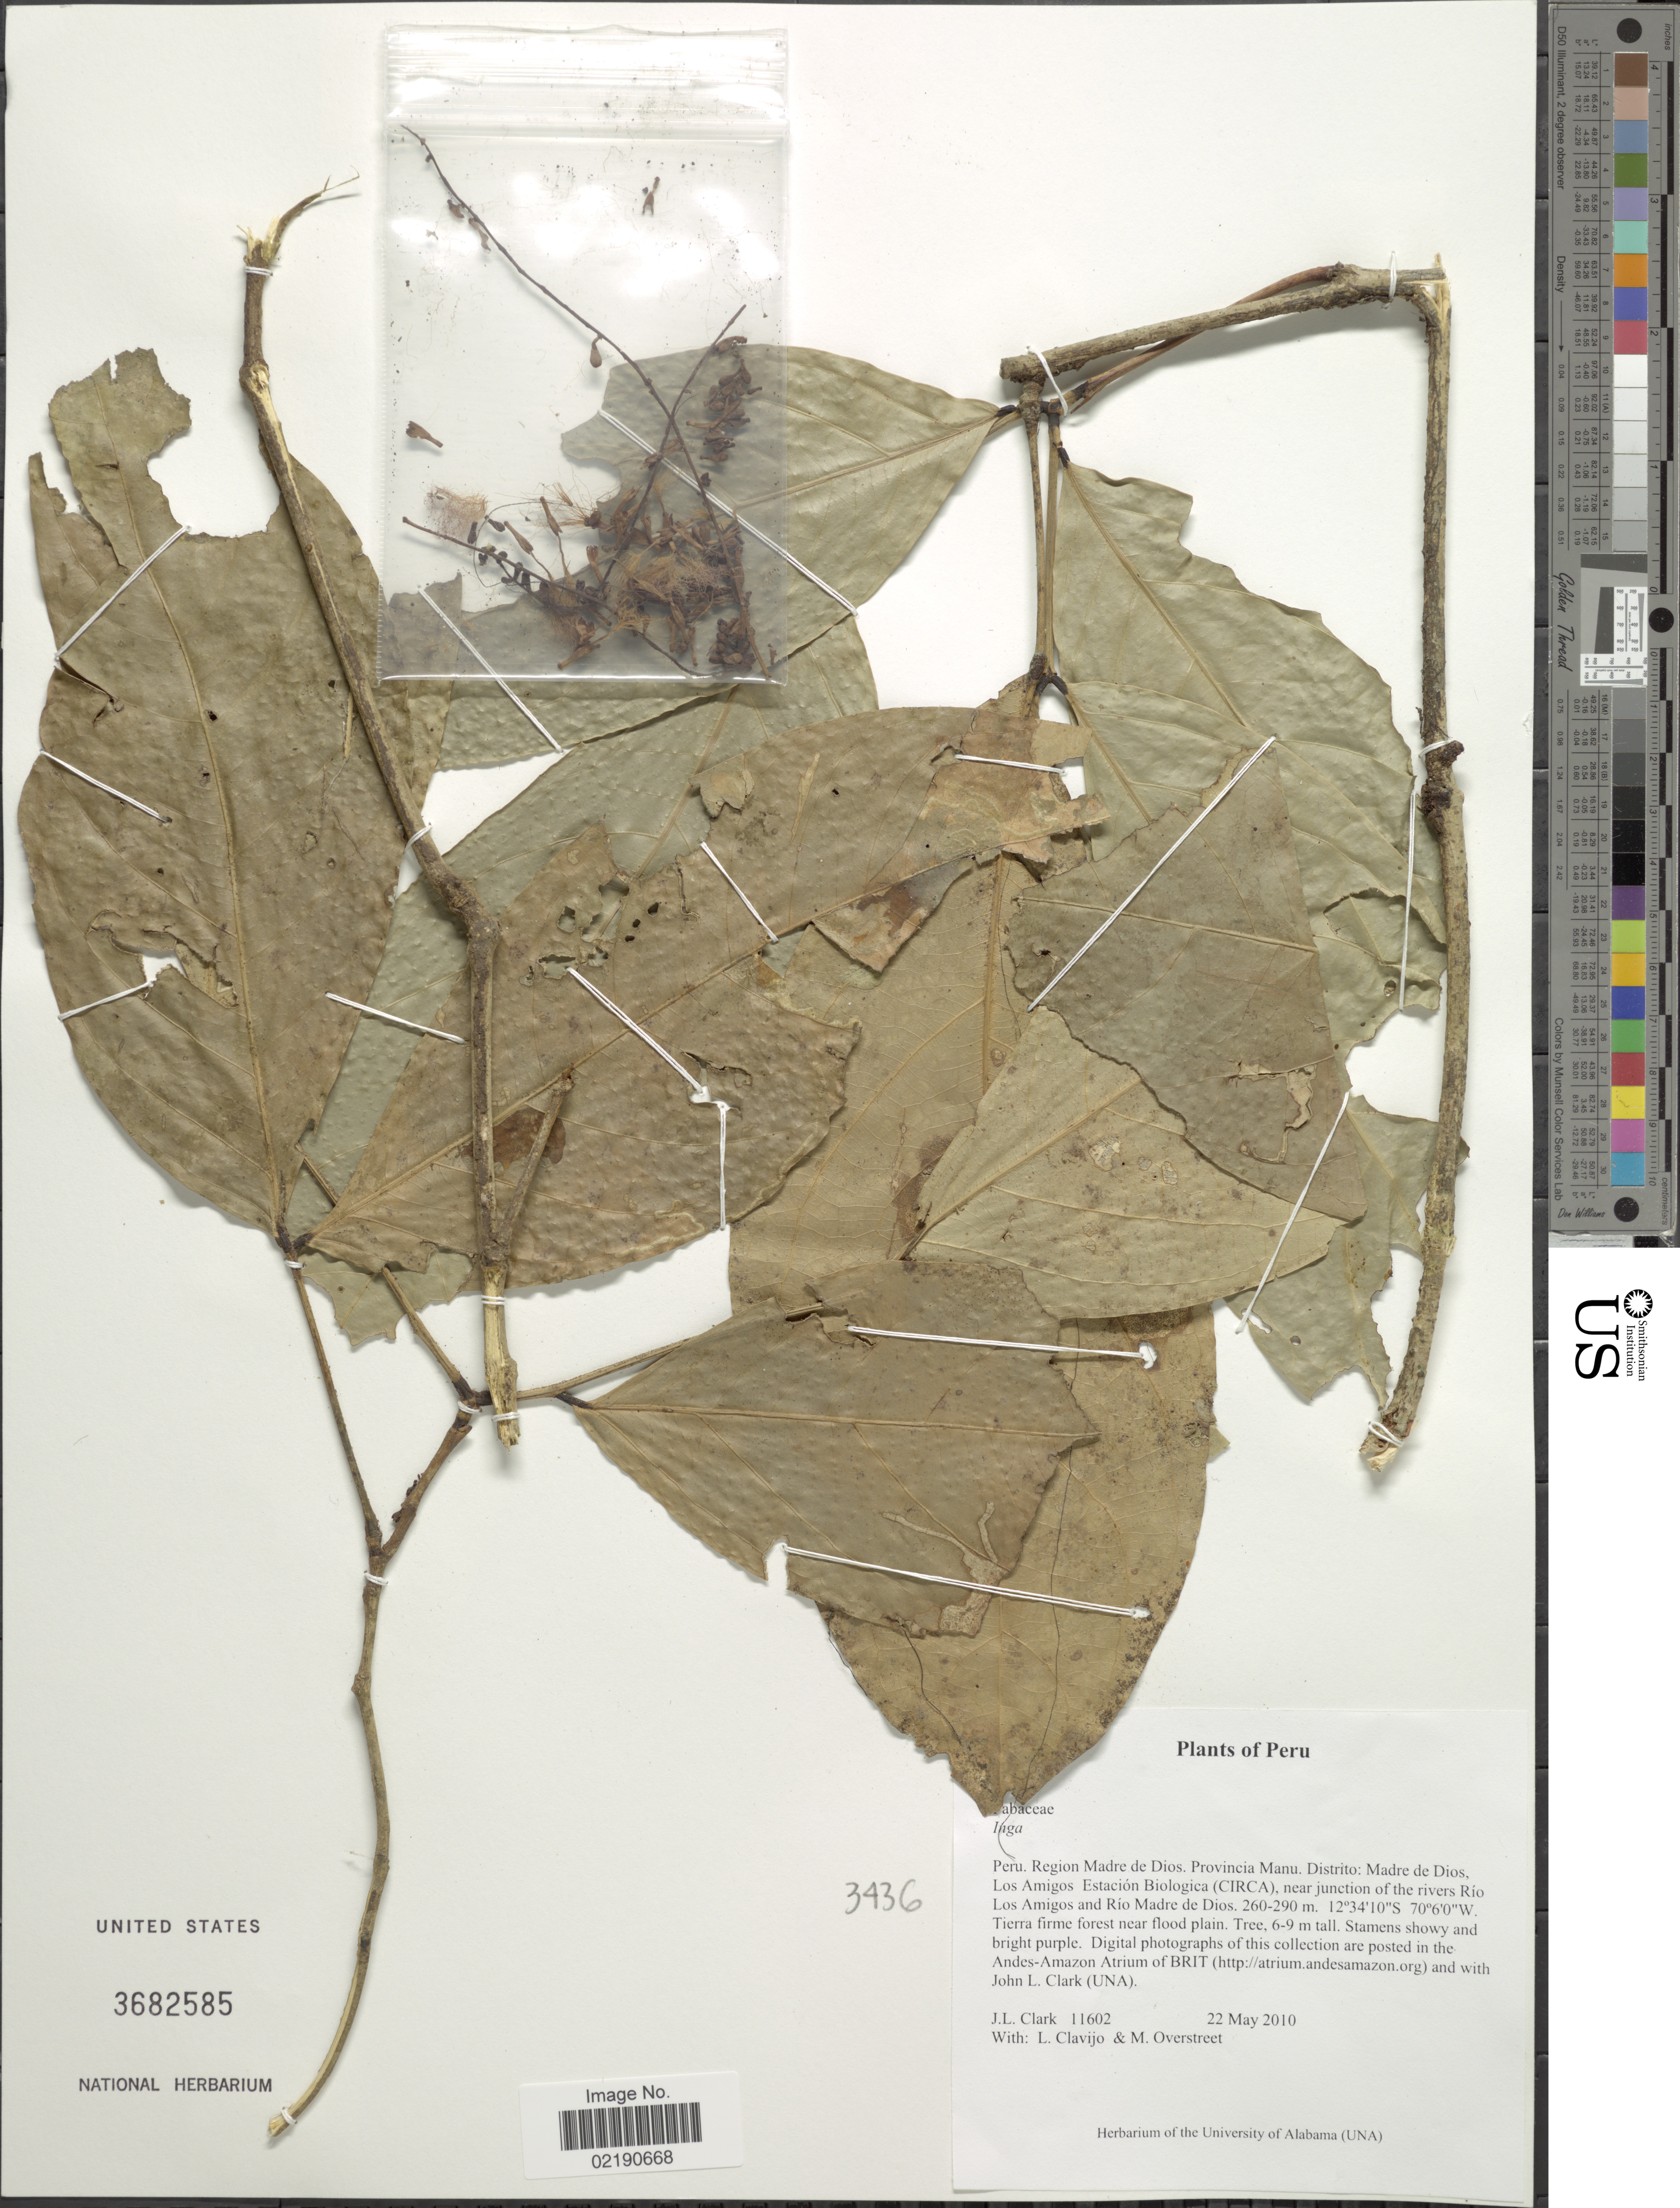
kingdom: Plantae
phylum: Tracheophyta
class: Magnoliopsida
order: Fabales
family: Fabaceae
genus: Inga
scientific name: Inga sp.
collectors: J. L. Clark, L. Clavijo & M. Overstreet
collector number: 11602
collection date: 2010-05-22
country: Peru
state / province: Madre de Dios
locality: Provincia Manu, Distrito Madre de Dios, Los Amigos Estacion Biologica (CIRCA), near junction of the rivers Rio Los Amigos and Rio Madre de Dios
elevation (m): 260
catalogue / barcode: US 3682585